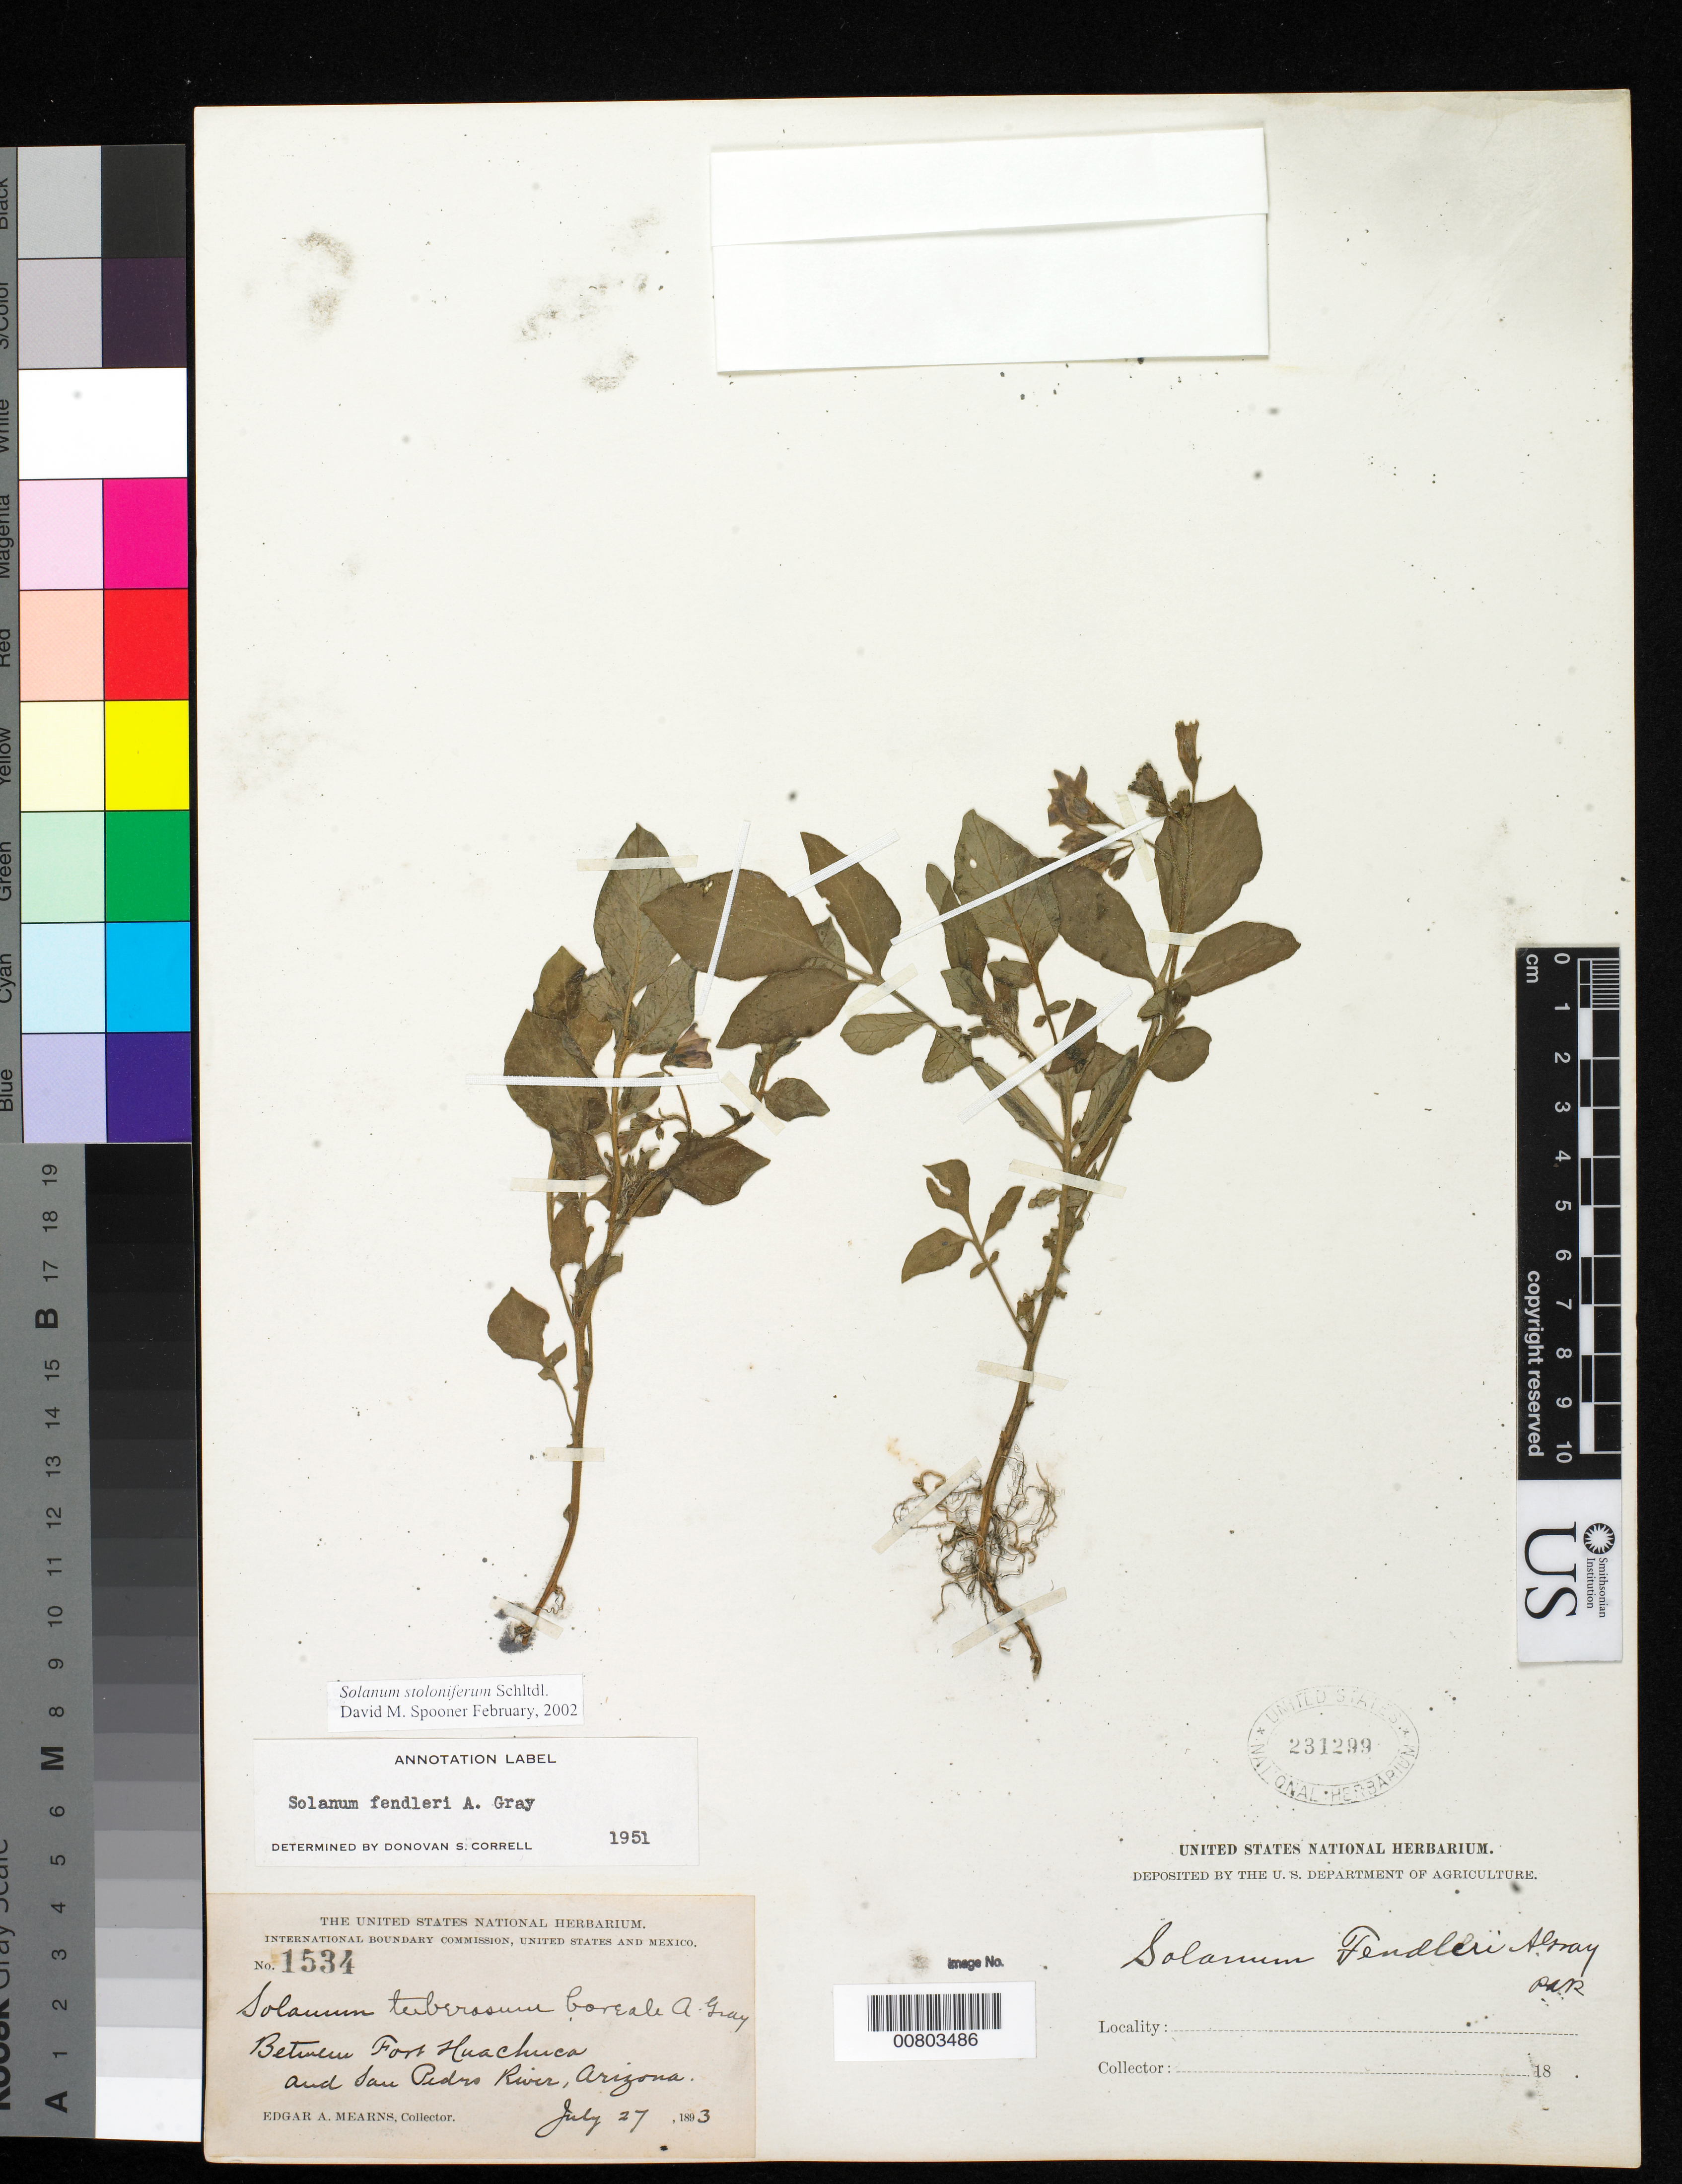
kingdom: Plantae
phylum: Tracheophyta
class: Magnoliopsida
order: Solanales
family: Solanaceae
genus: Solanum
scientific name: Solanum stoloniferum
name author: Schltdl.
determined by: Spooner, D. M., (PTIS)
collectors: E. A. Mearns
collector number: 1534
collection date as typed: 27 Jul 1893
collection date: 1893-07-27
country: United States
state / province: Arizona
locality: Between Fort Huachuca and San Pedro River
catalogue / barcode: US 231299